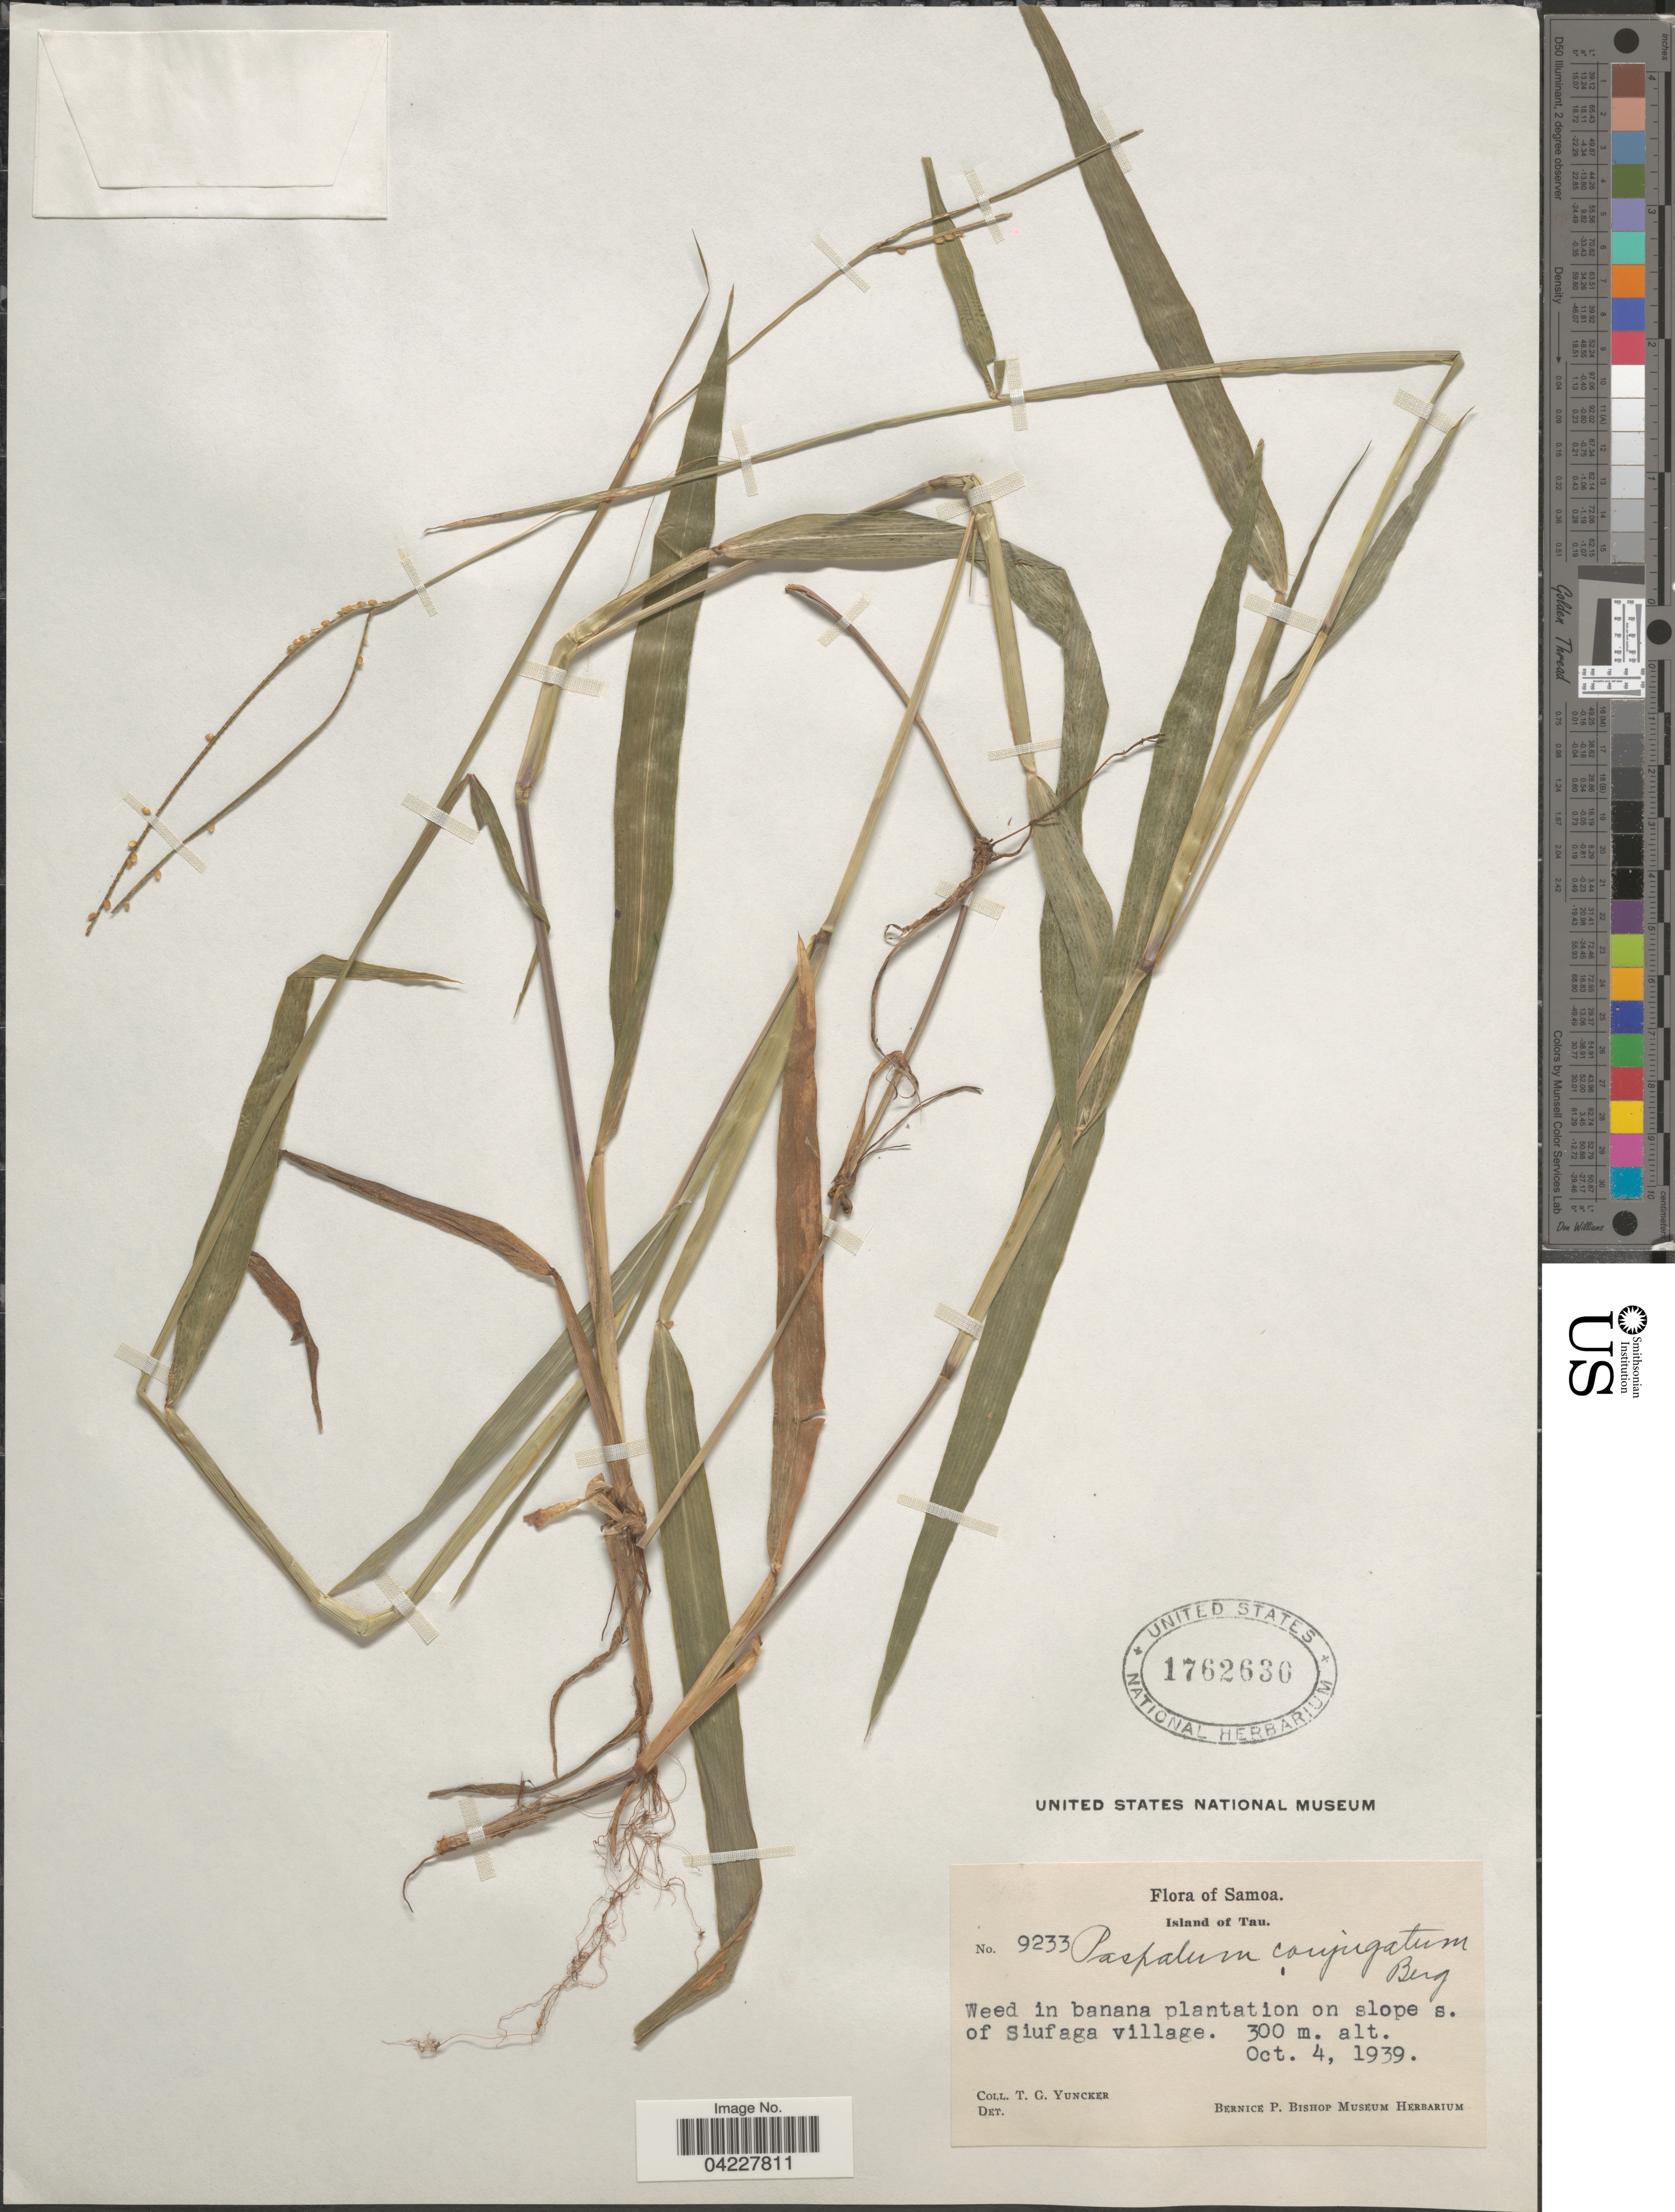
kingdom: Plantae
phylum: Tracheophyta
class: Liliopsida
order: Poales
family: Poaceae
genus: Paspalum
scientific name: Paspalum conjugatum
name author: P.J. Bergius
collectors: T. G. Yuncker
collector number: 9233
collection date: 1939-10-04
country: American Samoa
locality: Samoa. Island of Tau. On slope s. of Siufaga village.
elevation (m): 300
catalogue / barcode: US 1762630